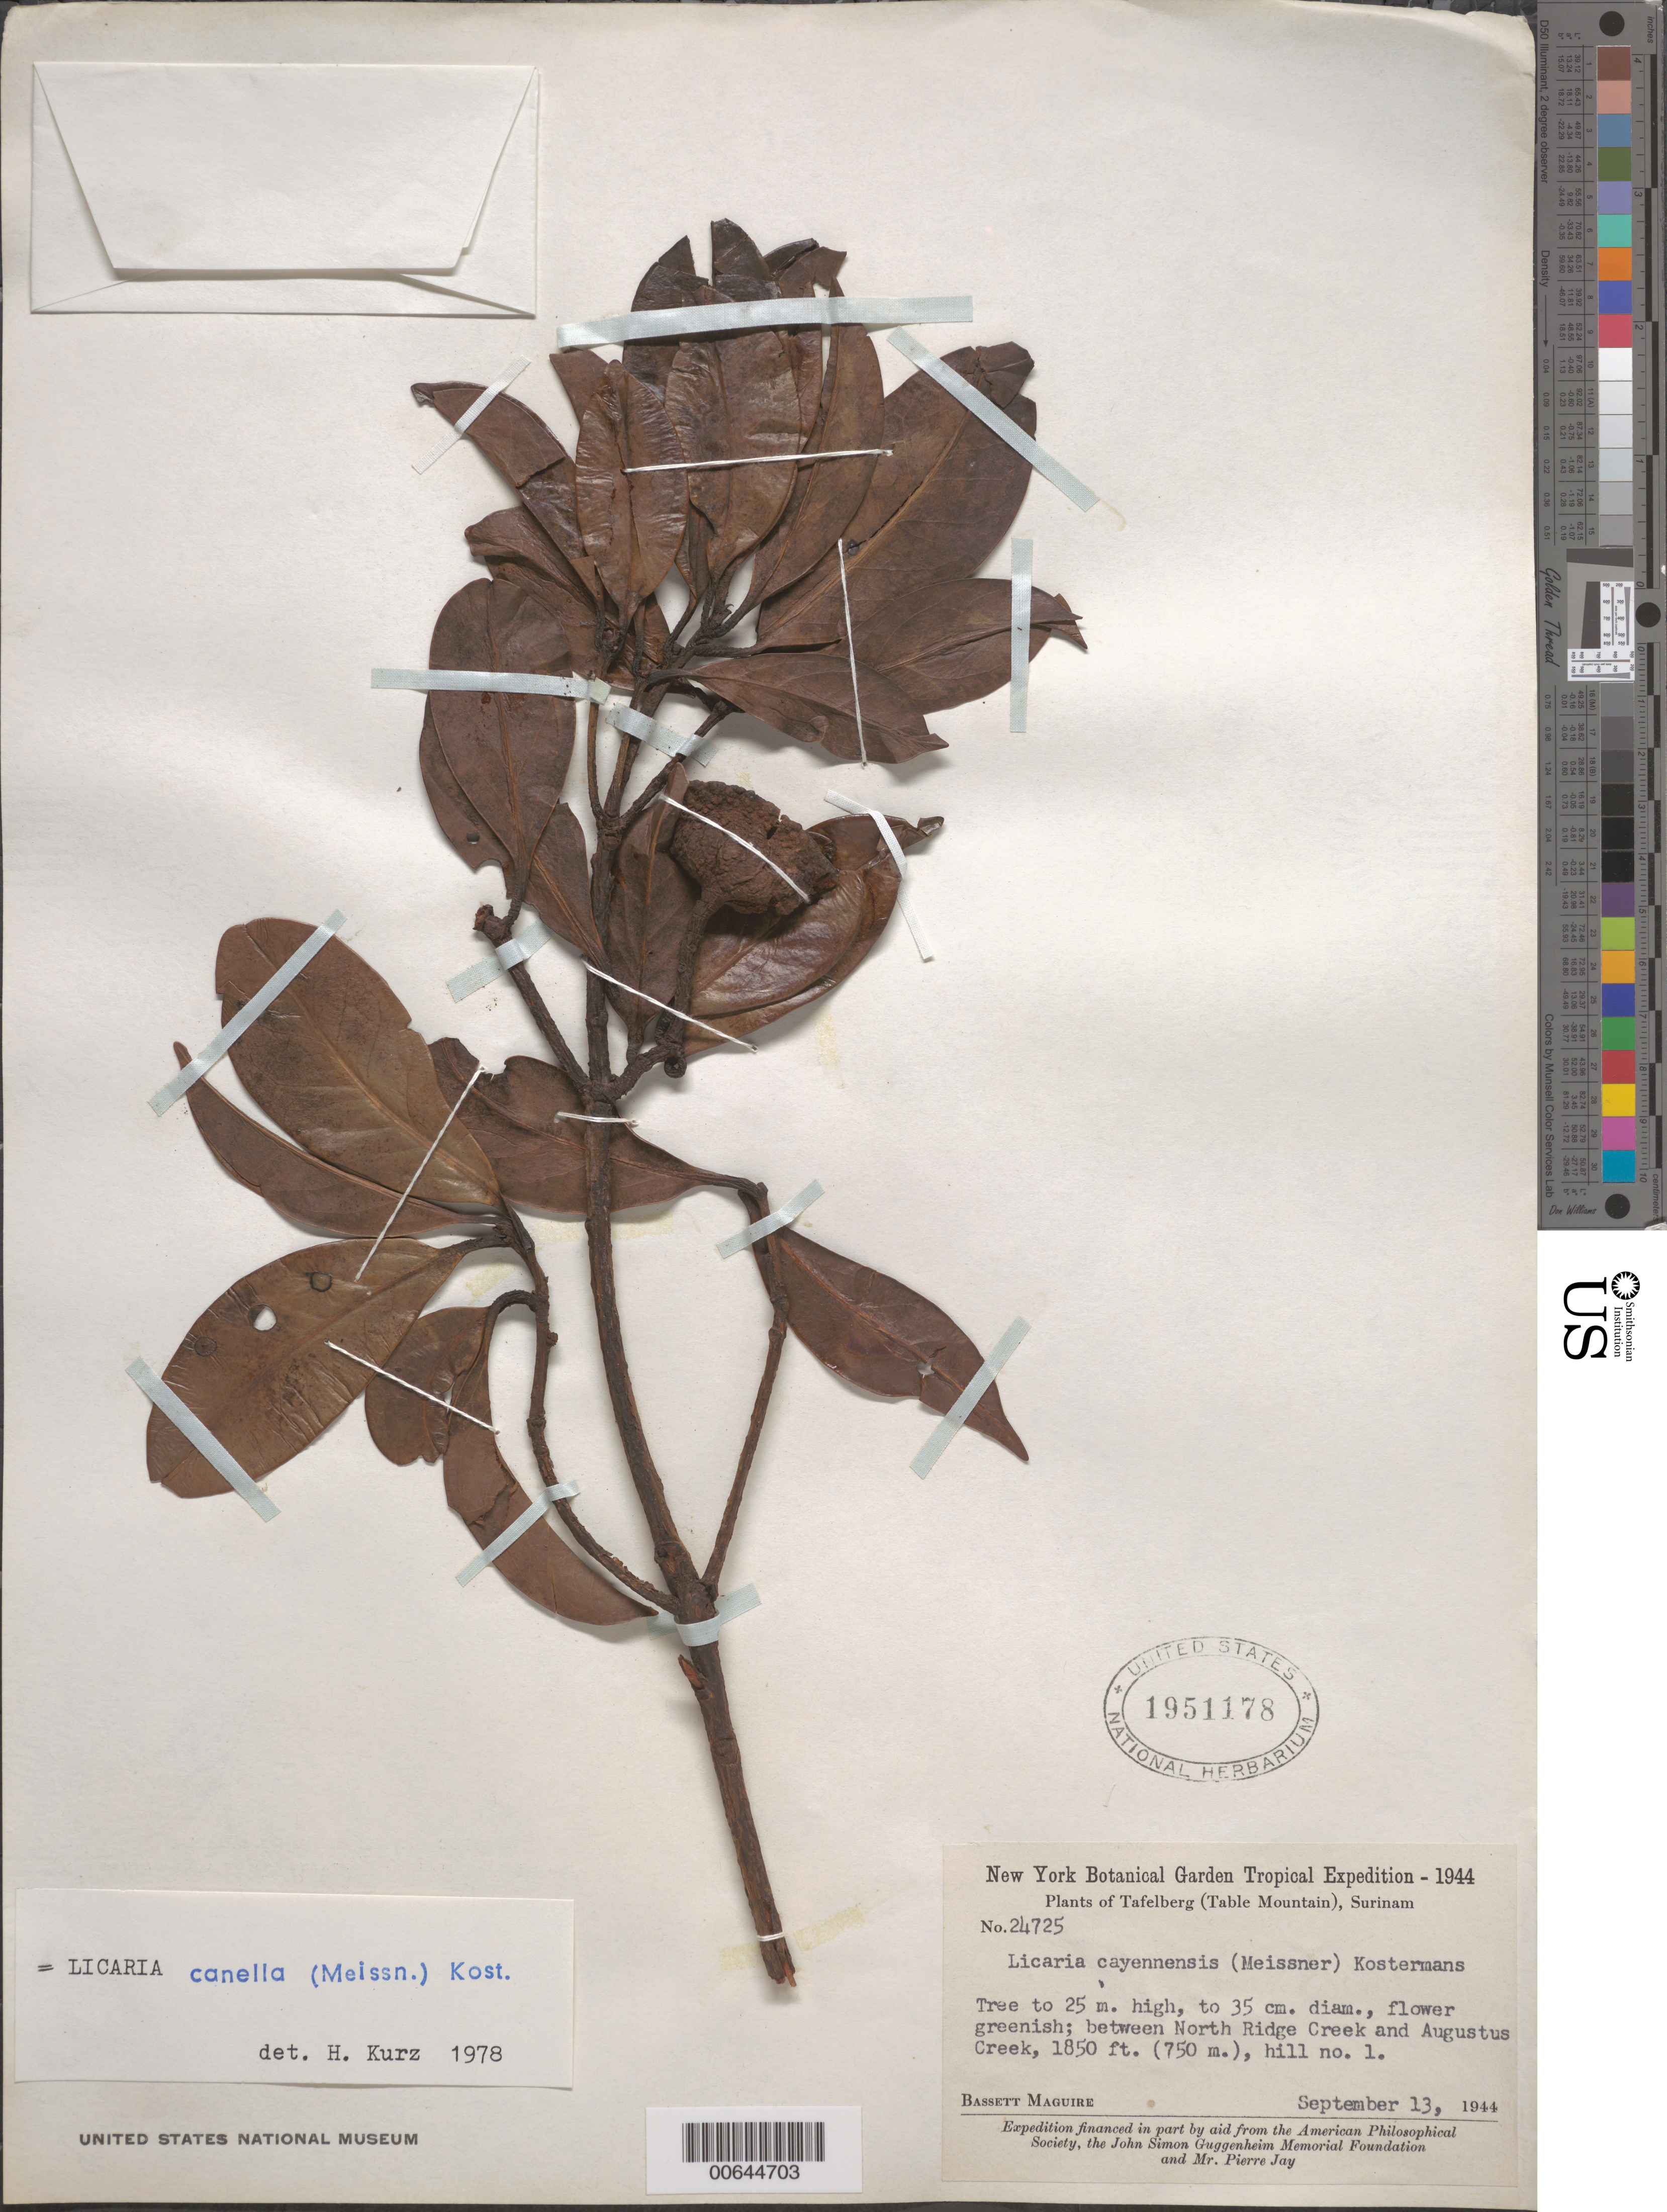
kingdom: Plantae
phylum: Tracheophyta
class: Magnoliopsida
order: Laurales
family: Lauraceae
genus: Licaria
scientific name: Licaria cannella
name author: (Meisn.) Kosterm.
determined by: Kurz, H.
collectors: B. Maguire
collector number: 24725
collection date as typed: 13-Sep-44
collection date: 1944-09-13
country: Suriname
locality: Tafelberg (Table Mountain), Augustus Creek to North Ridge Creek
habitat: Hill No. 1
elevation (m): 750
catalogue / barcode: US 1951178